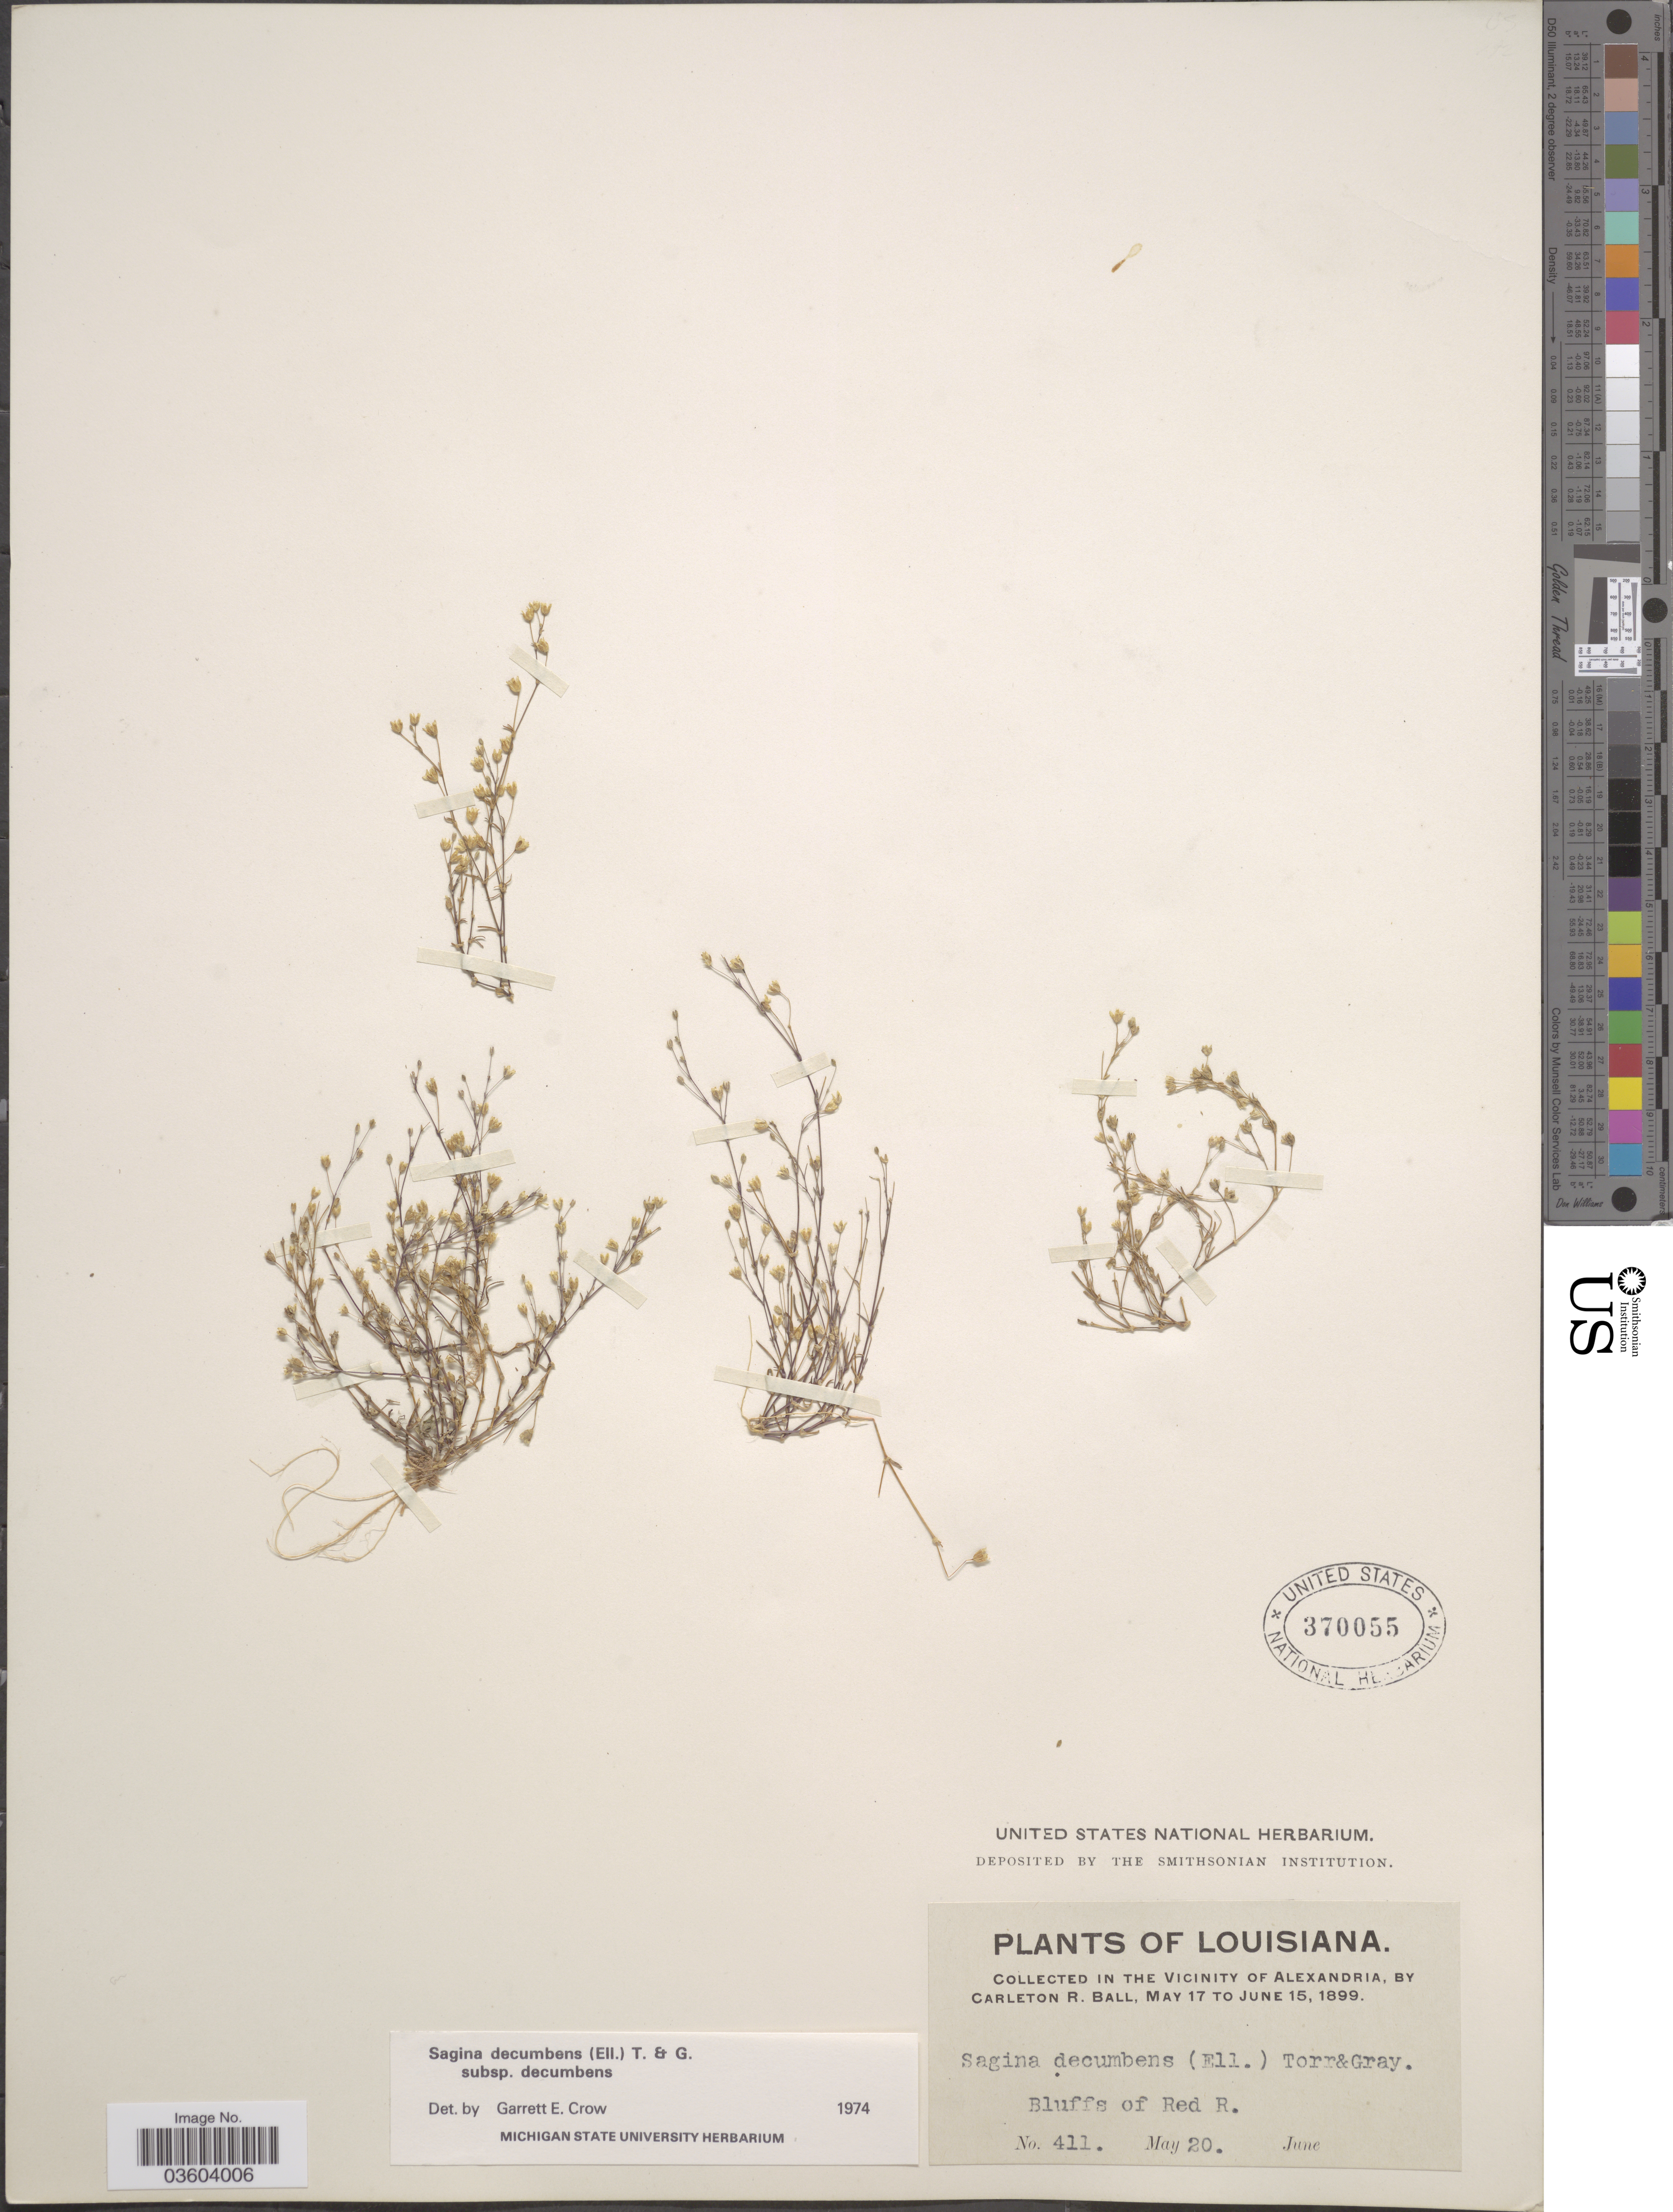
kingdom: Plantae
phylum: Tracheophyta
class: Magnoliopsida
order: Caryophyllales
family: Caryophyllaceae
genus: Sagina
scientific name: Sagina decumbens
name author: (Elliott) Torr. & A. Gray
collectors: C. R. Ball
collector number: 411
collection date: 1899-05-20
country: United States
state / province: Louisiana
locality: In the vicinity of Alexandria. Bluffs of Red R.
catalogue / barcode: US 370055